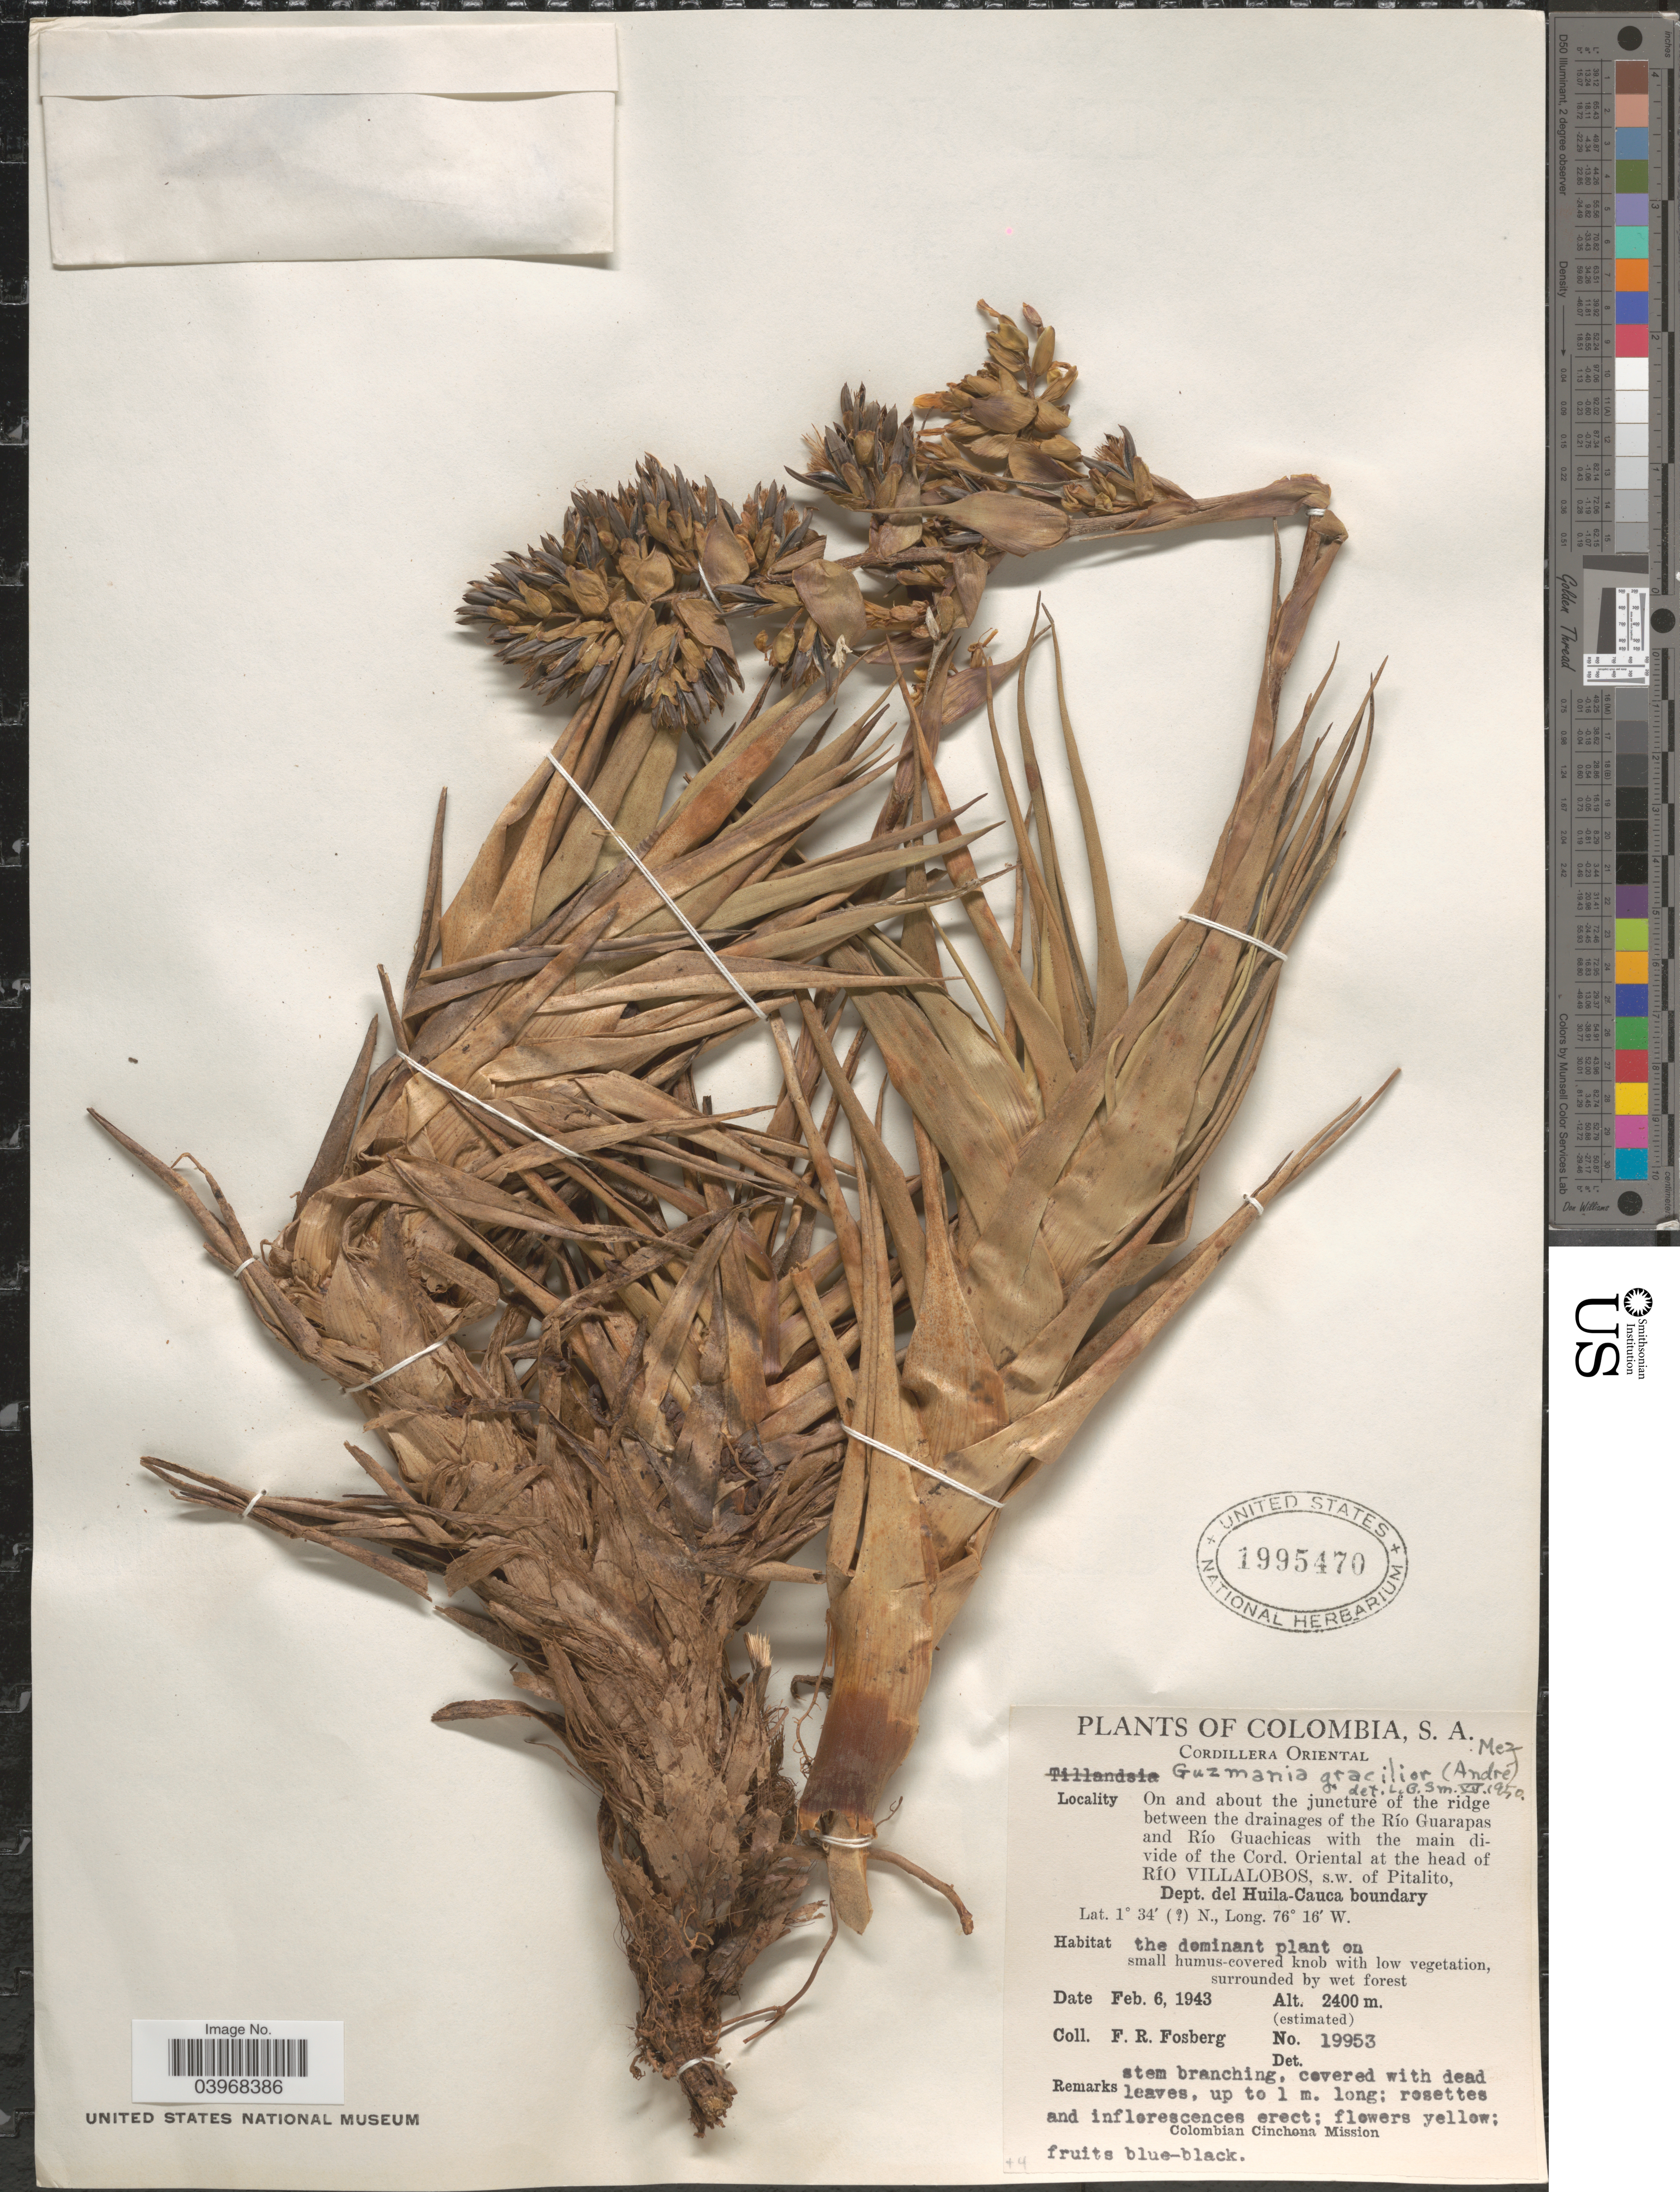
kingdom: Plantae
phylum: Tracheophyta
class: Liliopsida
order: Poales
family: Bromeliaceae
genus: Guzmania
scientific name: Guzmania gracilior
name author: (André) Mez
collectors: F. R. Fosberg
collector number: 19953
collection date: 1943-02-06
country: Colombia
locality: Cordillera Oriental. On and about the juncture of the ridge between the drainages of the Río Guarapas and Río Guachicas with the main divide of the Cord. Oriental at the head of Río Villalobos, s.w. of Pitalito, Dept. del Huila-Cauca boundary.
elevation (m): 2400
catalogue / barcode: US 1995470